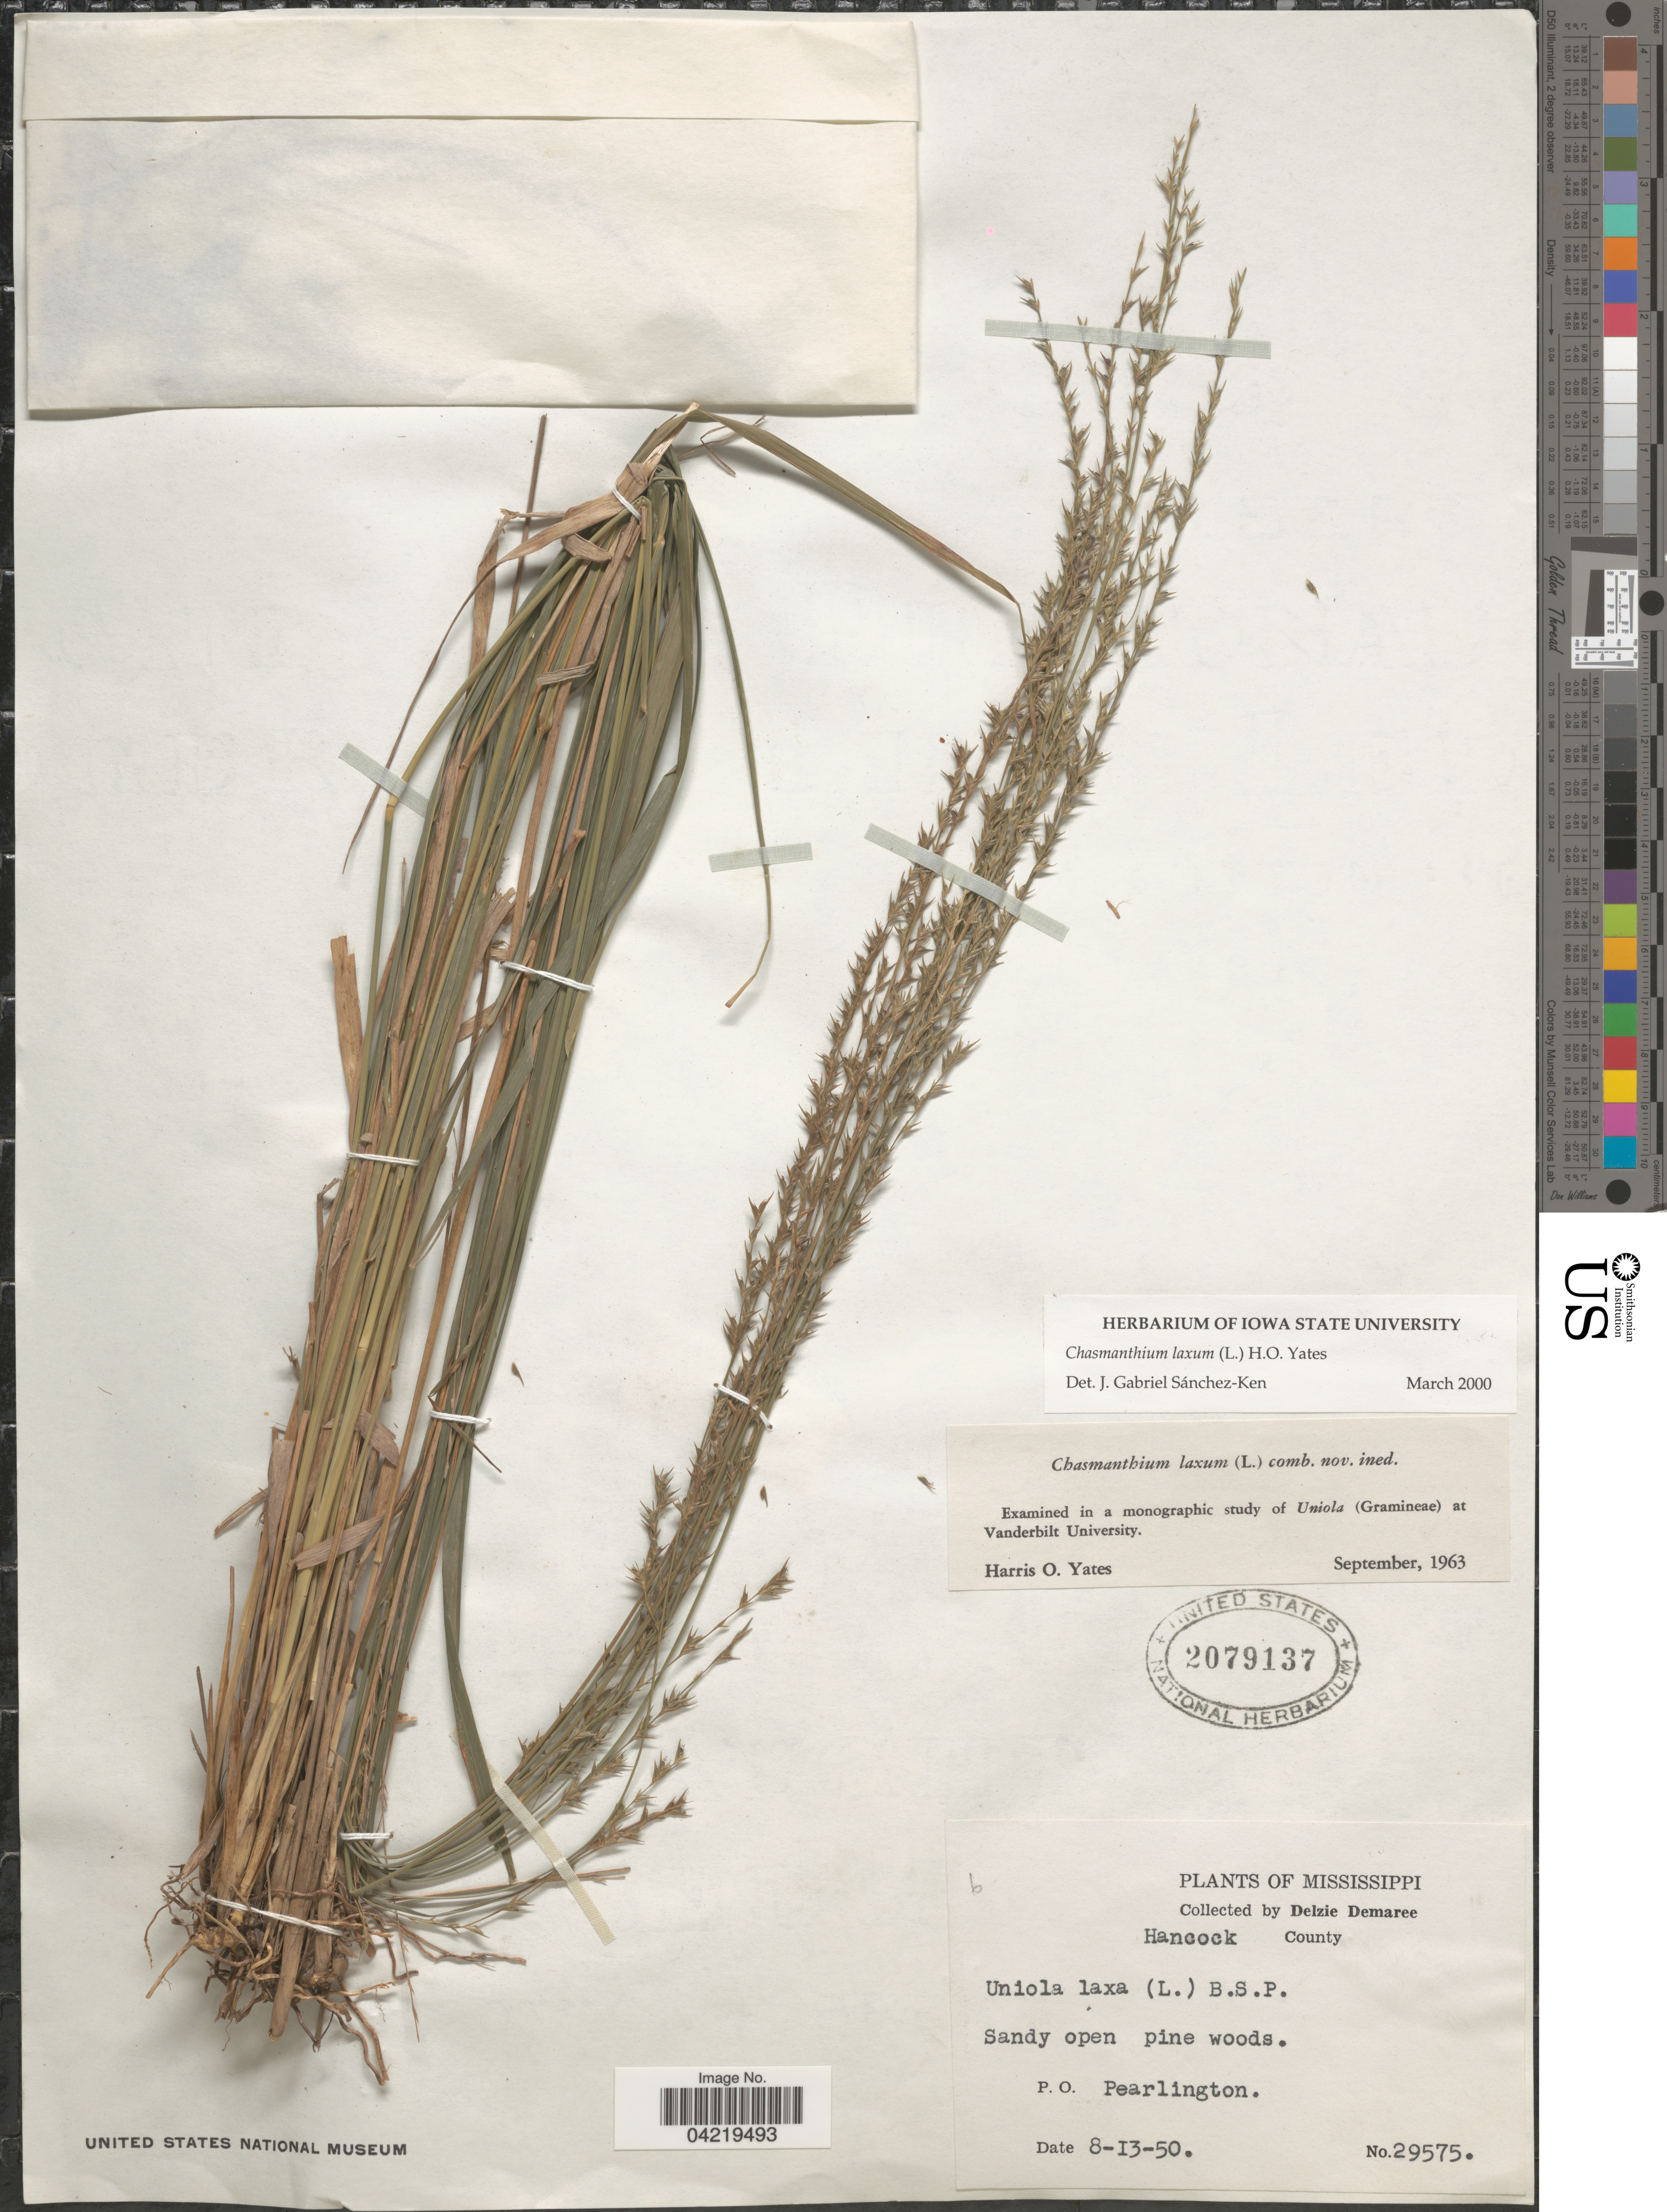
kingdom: Plantae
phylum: Tracheophyta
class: Liliopsida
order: Poales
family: Poaceae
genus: Chasmanthium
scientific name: Chasmanthium laxum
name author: (L.) H.O. Yates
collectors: D. Demaree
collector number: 29575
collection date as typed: Transcribed d/m/y: 13/8/50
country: United States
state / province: Mississippi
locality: Hancock County. P. O. Pearlington.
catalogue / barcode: US 2079137